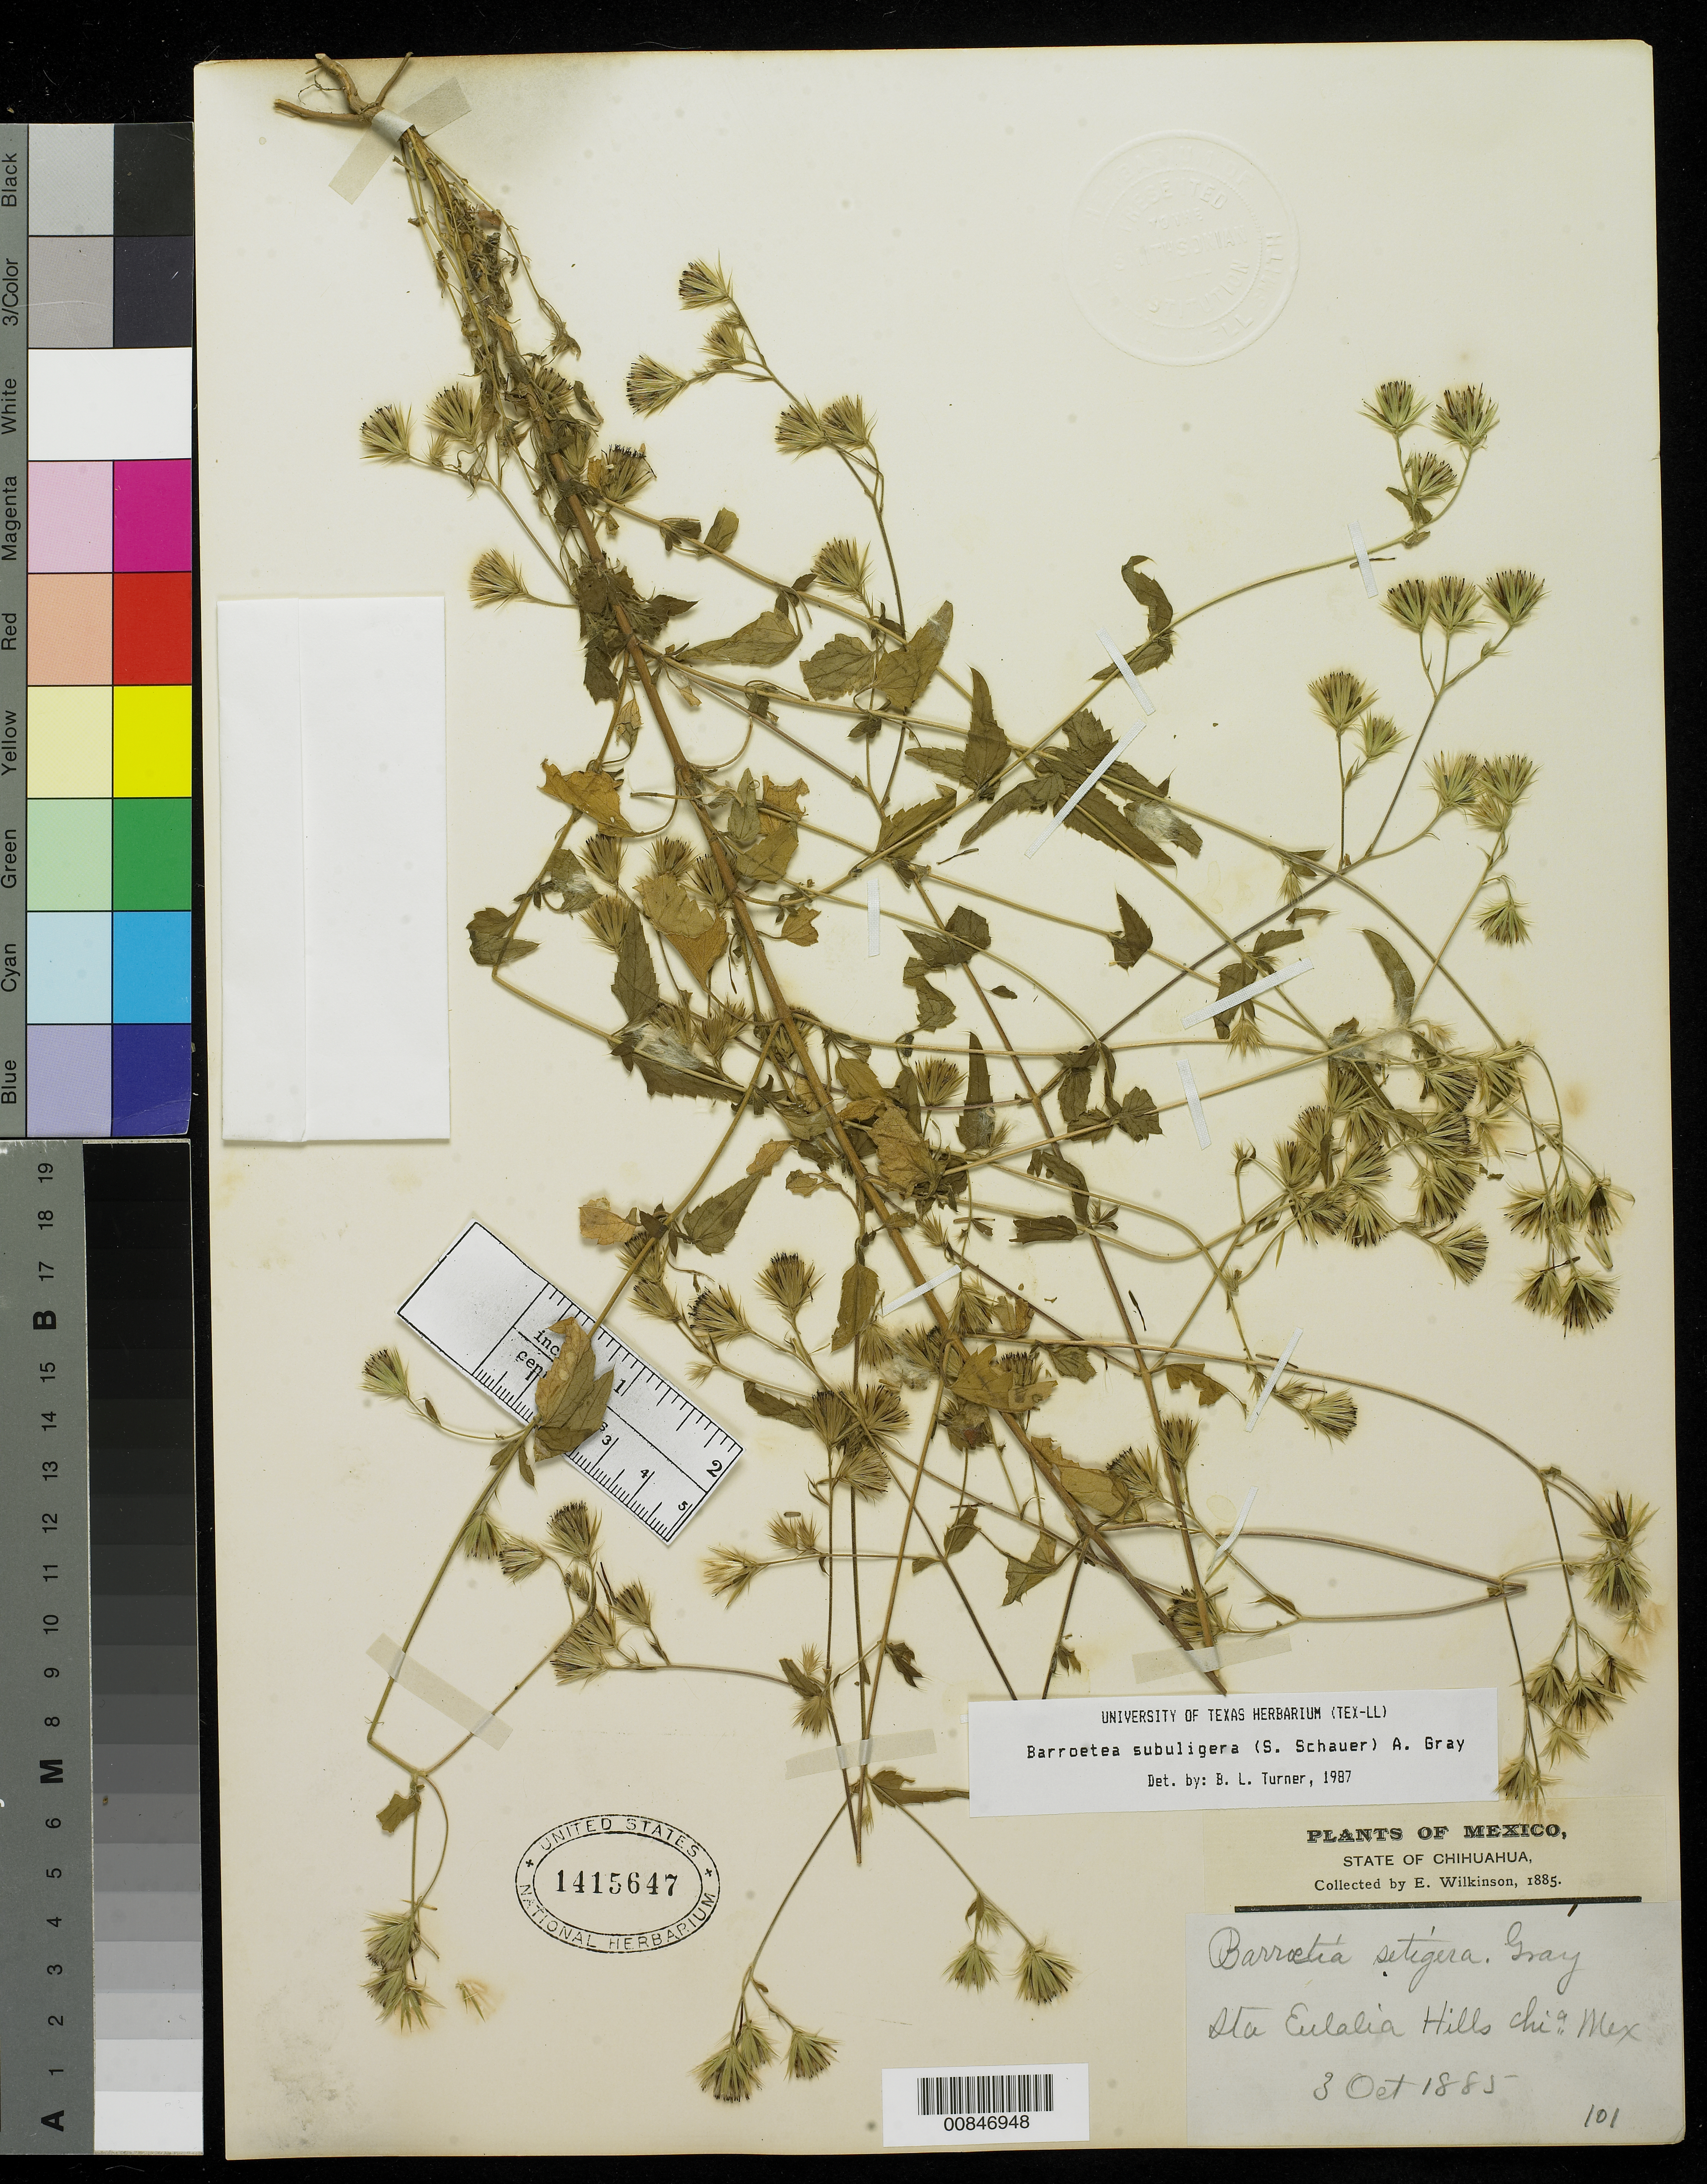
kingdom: Plantae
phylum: Tracheophyta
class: Magnoliopsida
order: Asterales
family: Asteraceae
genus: Barroetea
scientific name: Barroetea subuligera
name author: (S. Schauer) A. Gray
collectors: E. Wilkinson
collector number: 101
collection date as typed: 03 Oct 1885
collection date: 1885-10-03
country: Mexico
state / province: Chihuahua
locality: Sta. Eulalia Hills, Chihuahua.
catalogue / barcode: US 1415647